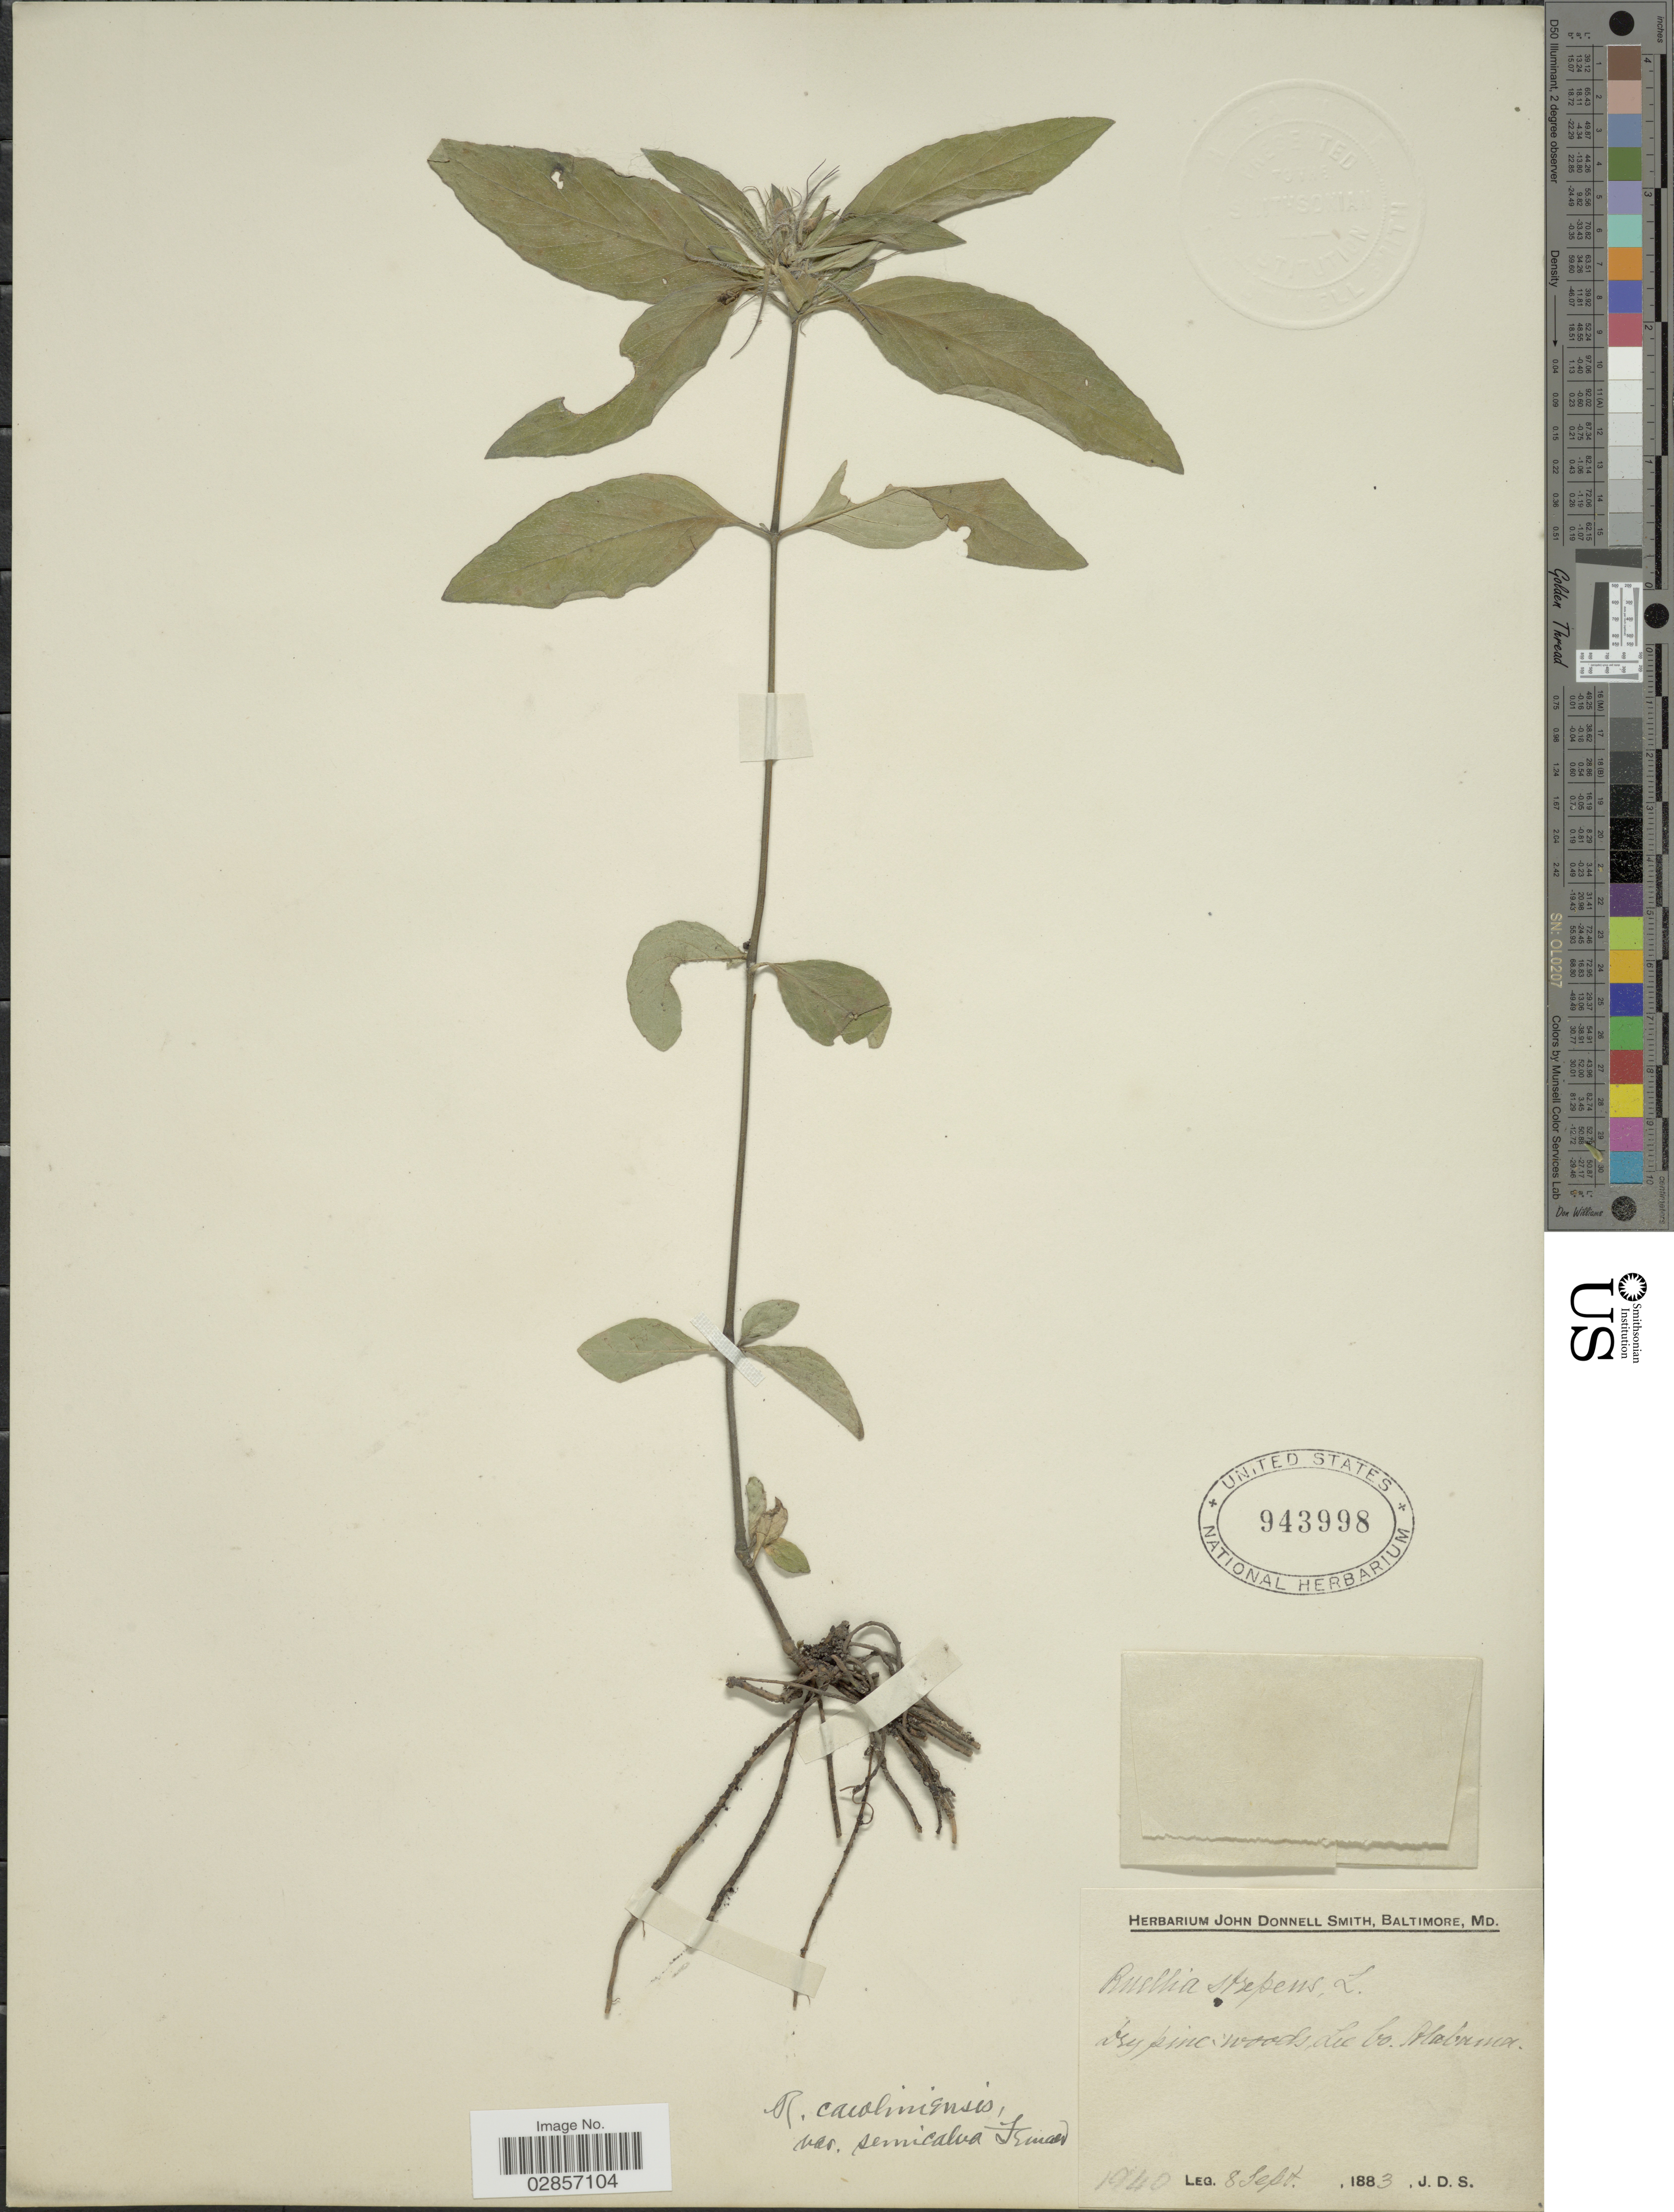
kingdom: Plantae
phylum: Tracheophyta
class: Magnoliopsida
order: Lamiales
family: Acanthaceae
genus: Ruellia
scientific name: Ruellia caroliniensis var. semicalva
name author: Fernald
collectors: J. Donnell Smith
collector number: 1940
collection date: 1883-09-08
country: United States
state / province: Alabama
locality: Dry pine woods, Lee Co. Alabama.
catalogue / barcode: US 943998